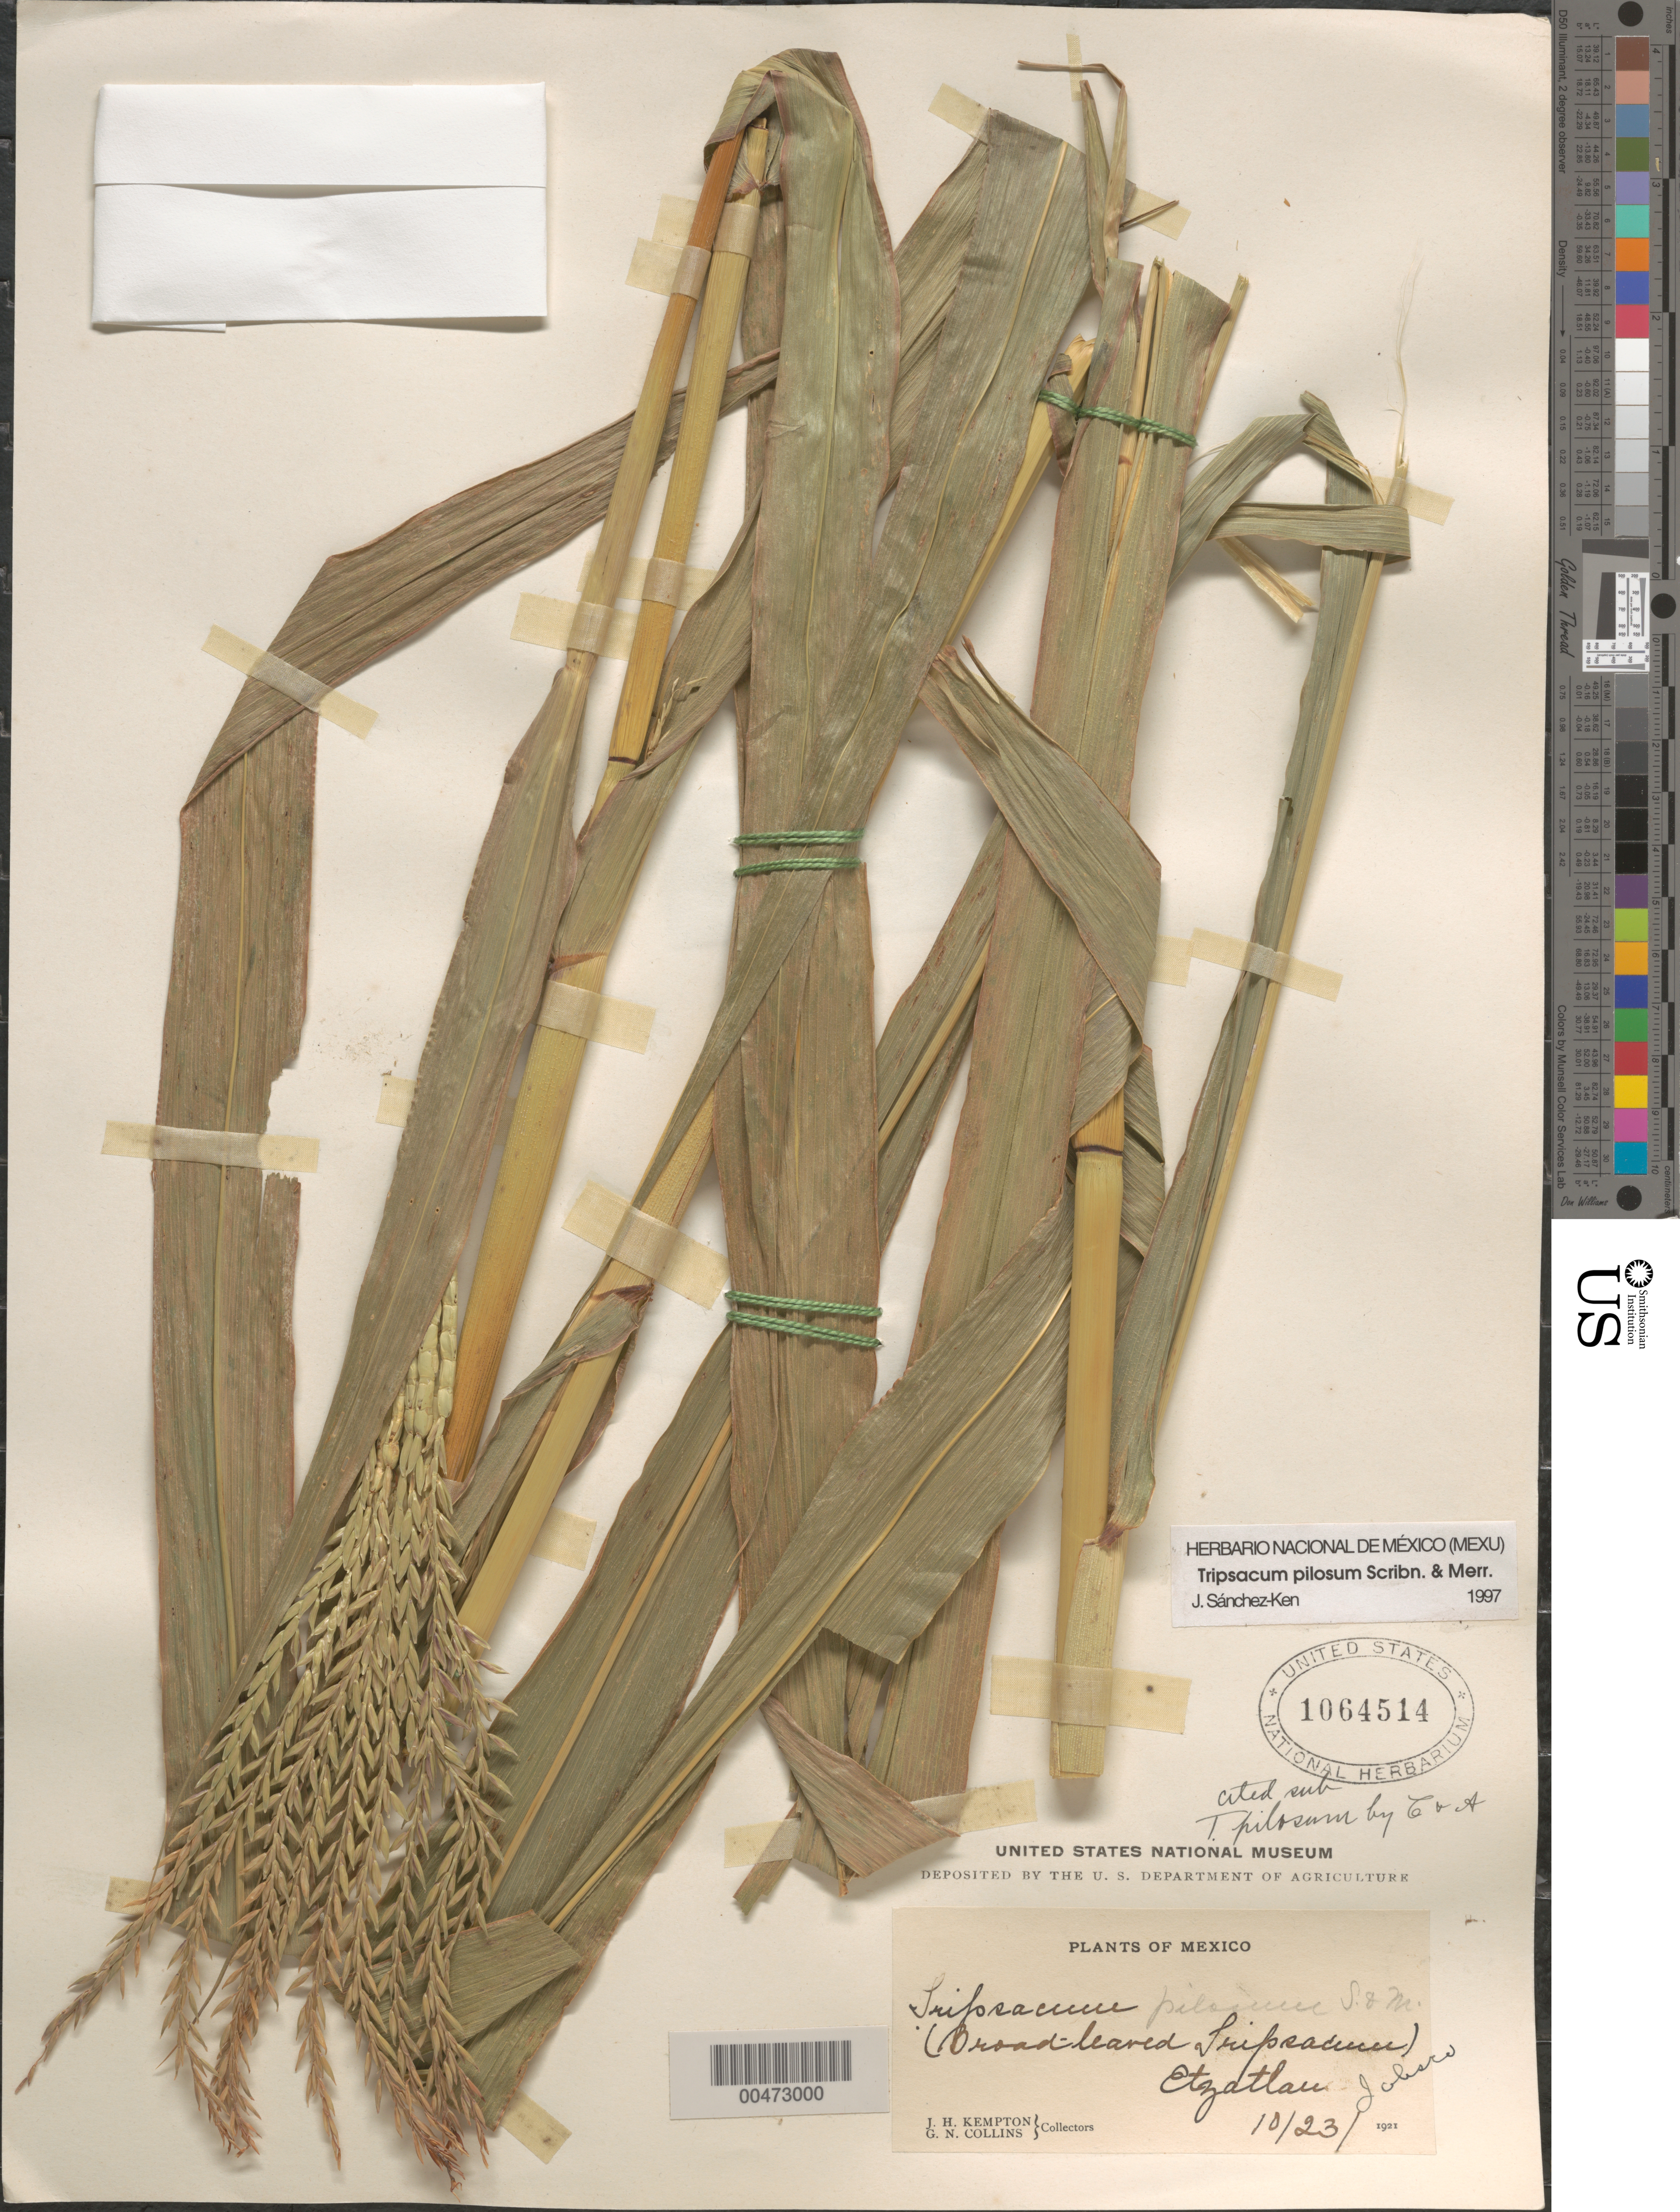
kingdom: Plantae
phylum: Tracheophyta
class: Liliopsida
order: Poales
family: Poaceae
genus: Tripsacum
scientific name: Tripsacum pilosum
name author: Scribn. & Merr.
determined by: Sánchez-Ken, J. G.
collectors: J. H. Kempton & G. Collins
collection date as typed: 23 Oct 1921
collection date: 1921-10-23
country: Mexico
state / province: Jalisco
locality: Etzatlan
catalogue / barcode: US 1064514